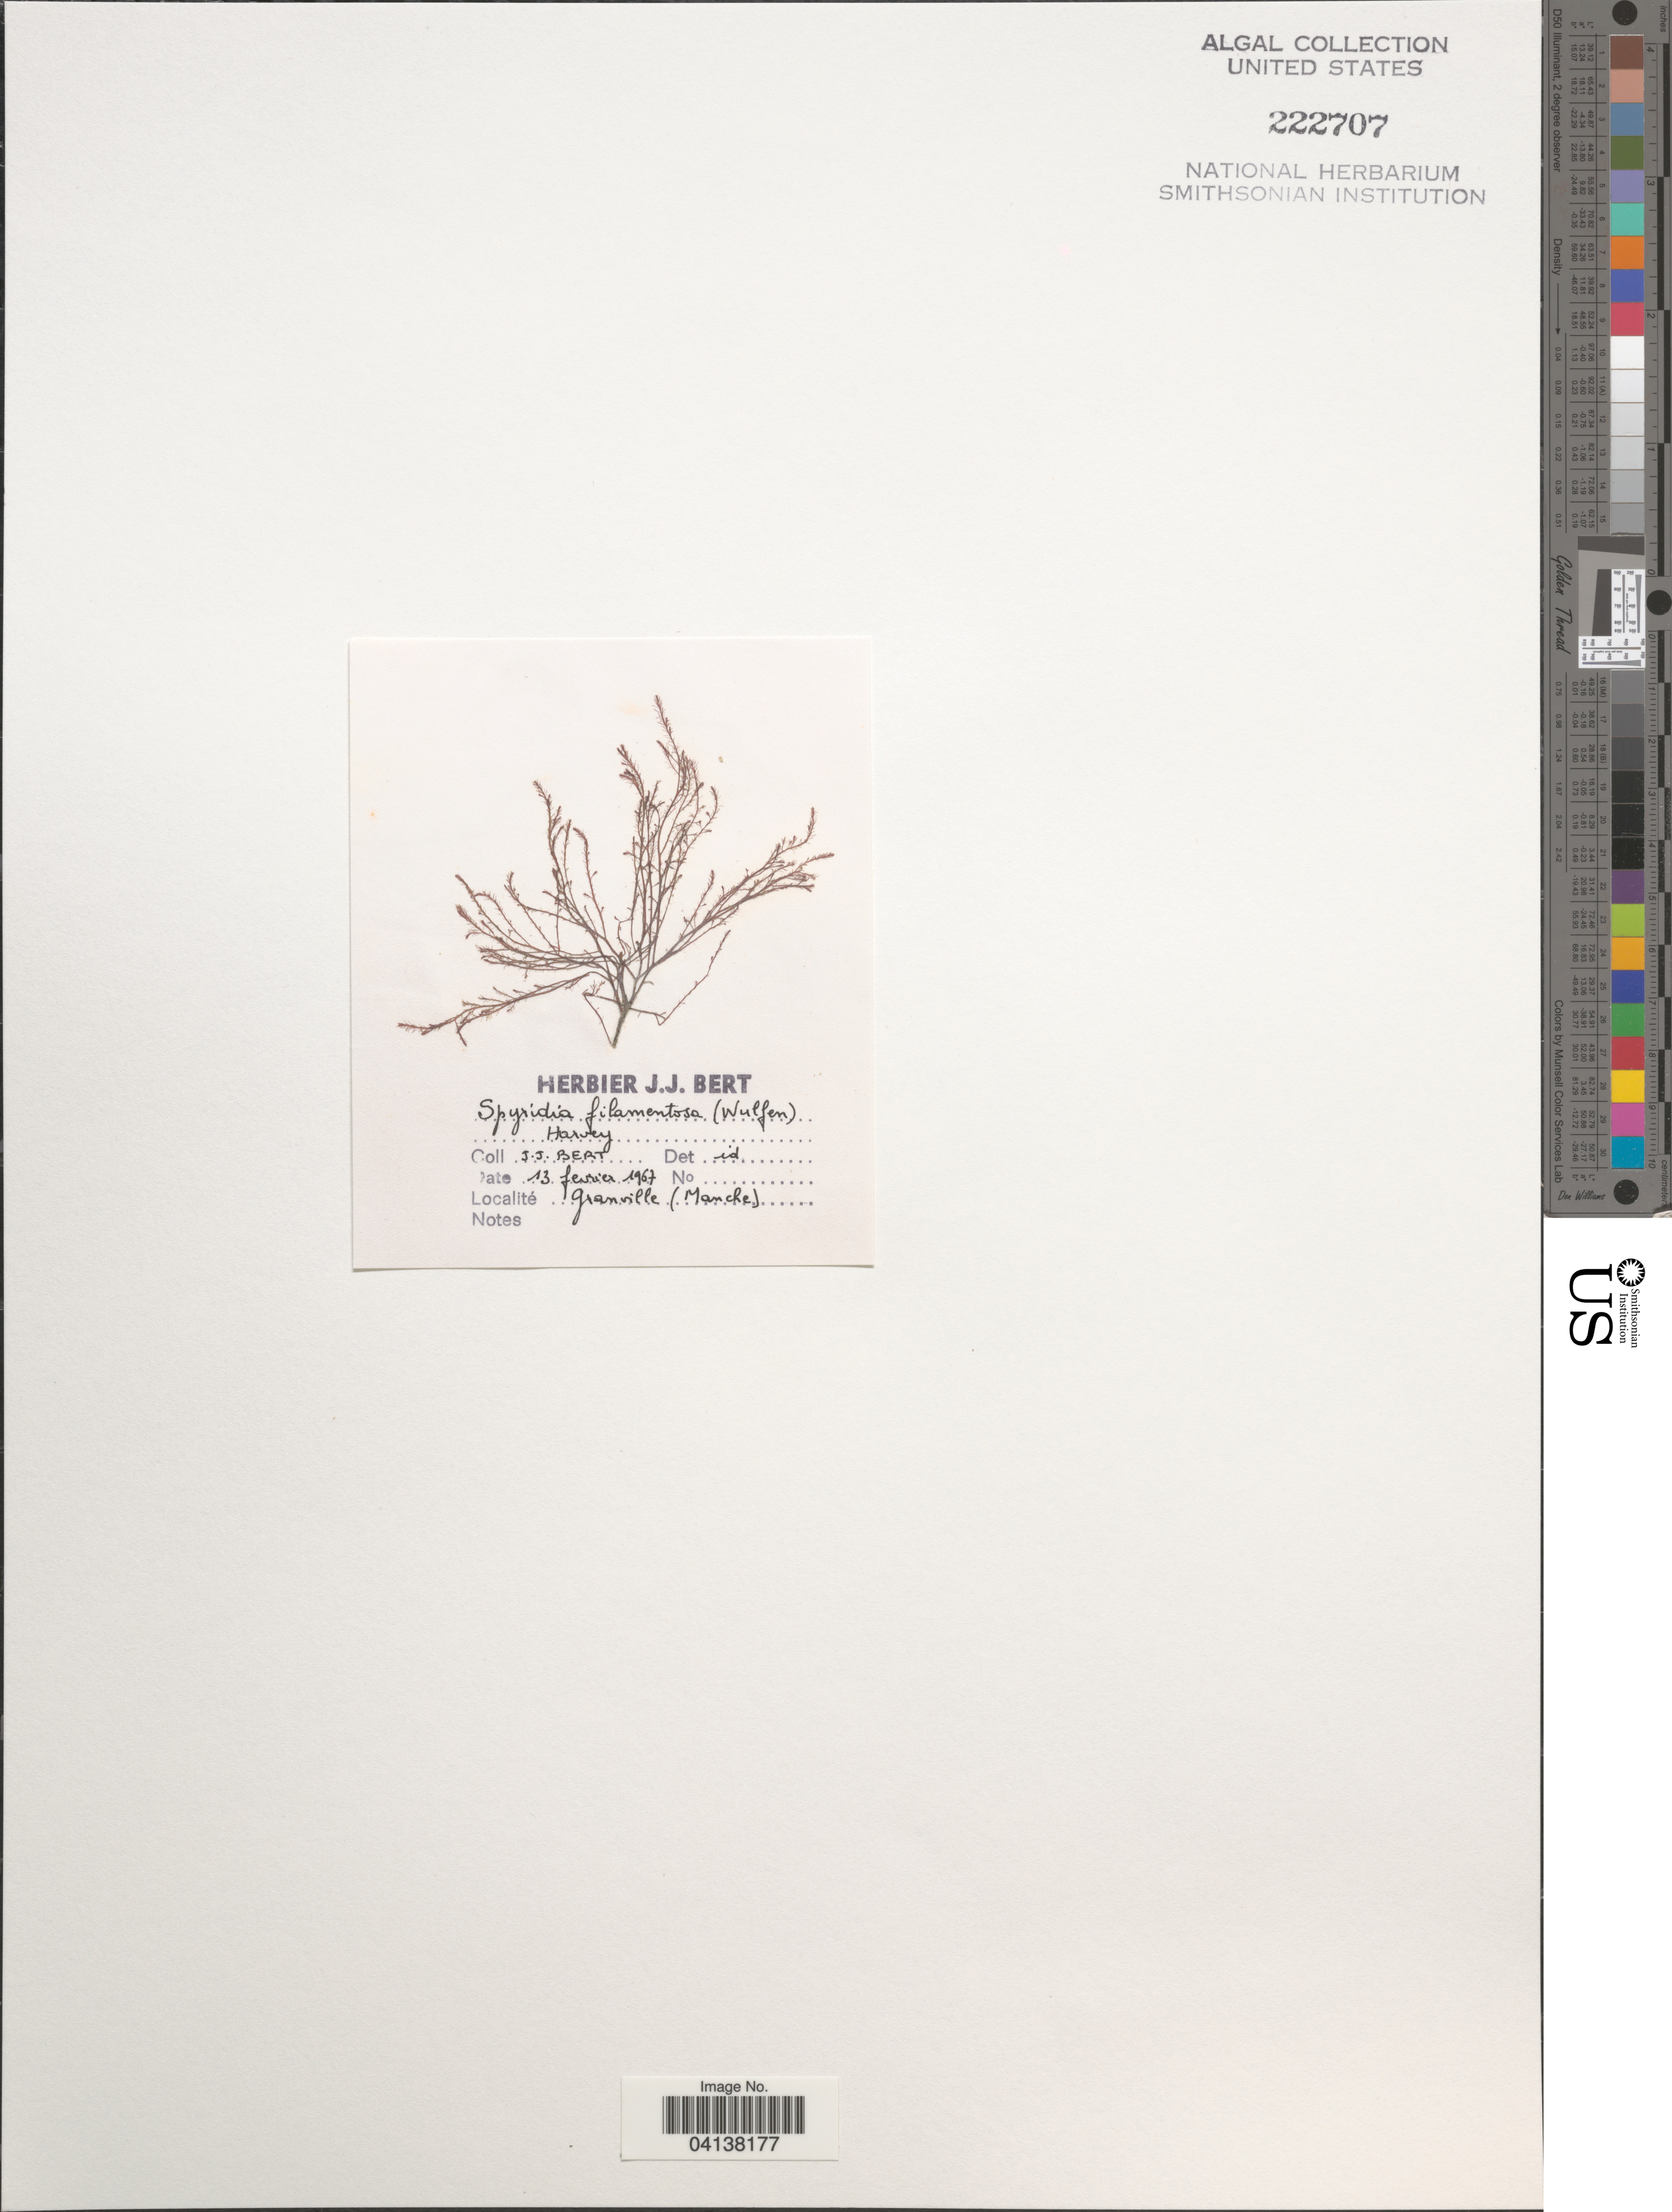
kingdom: Plantae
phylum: Rhodophyta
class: Florideophyceae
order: Ceramiales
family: Spyridiaceae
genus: Spyridia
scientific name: Spyridia filamentosa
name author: (Wulfen) Harv.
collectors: J. Bert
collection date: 1967-02-13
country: France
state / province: Normandie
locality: Granville (Manche).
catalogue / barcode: US 222707